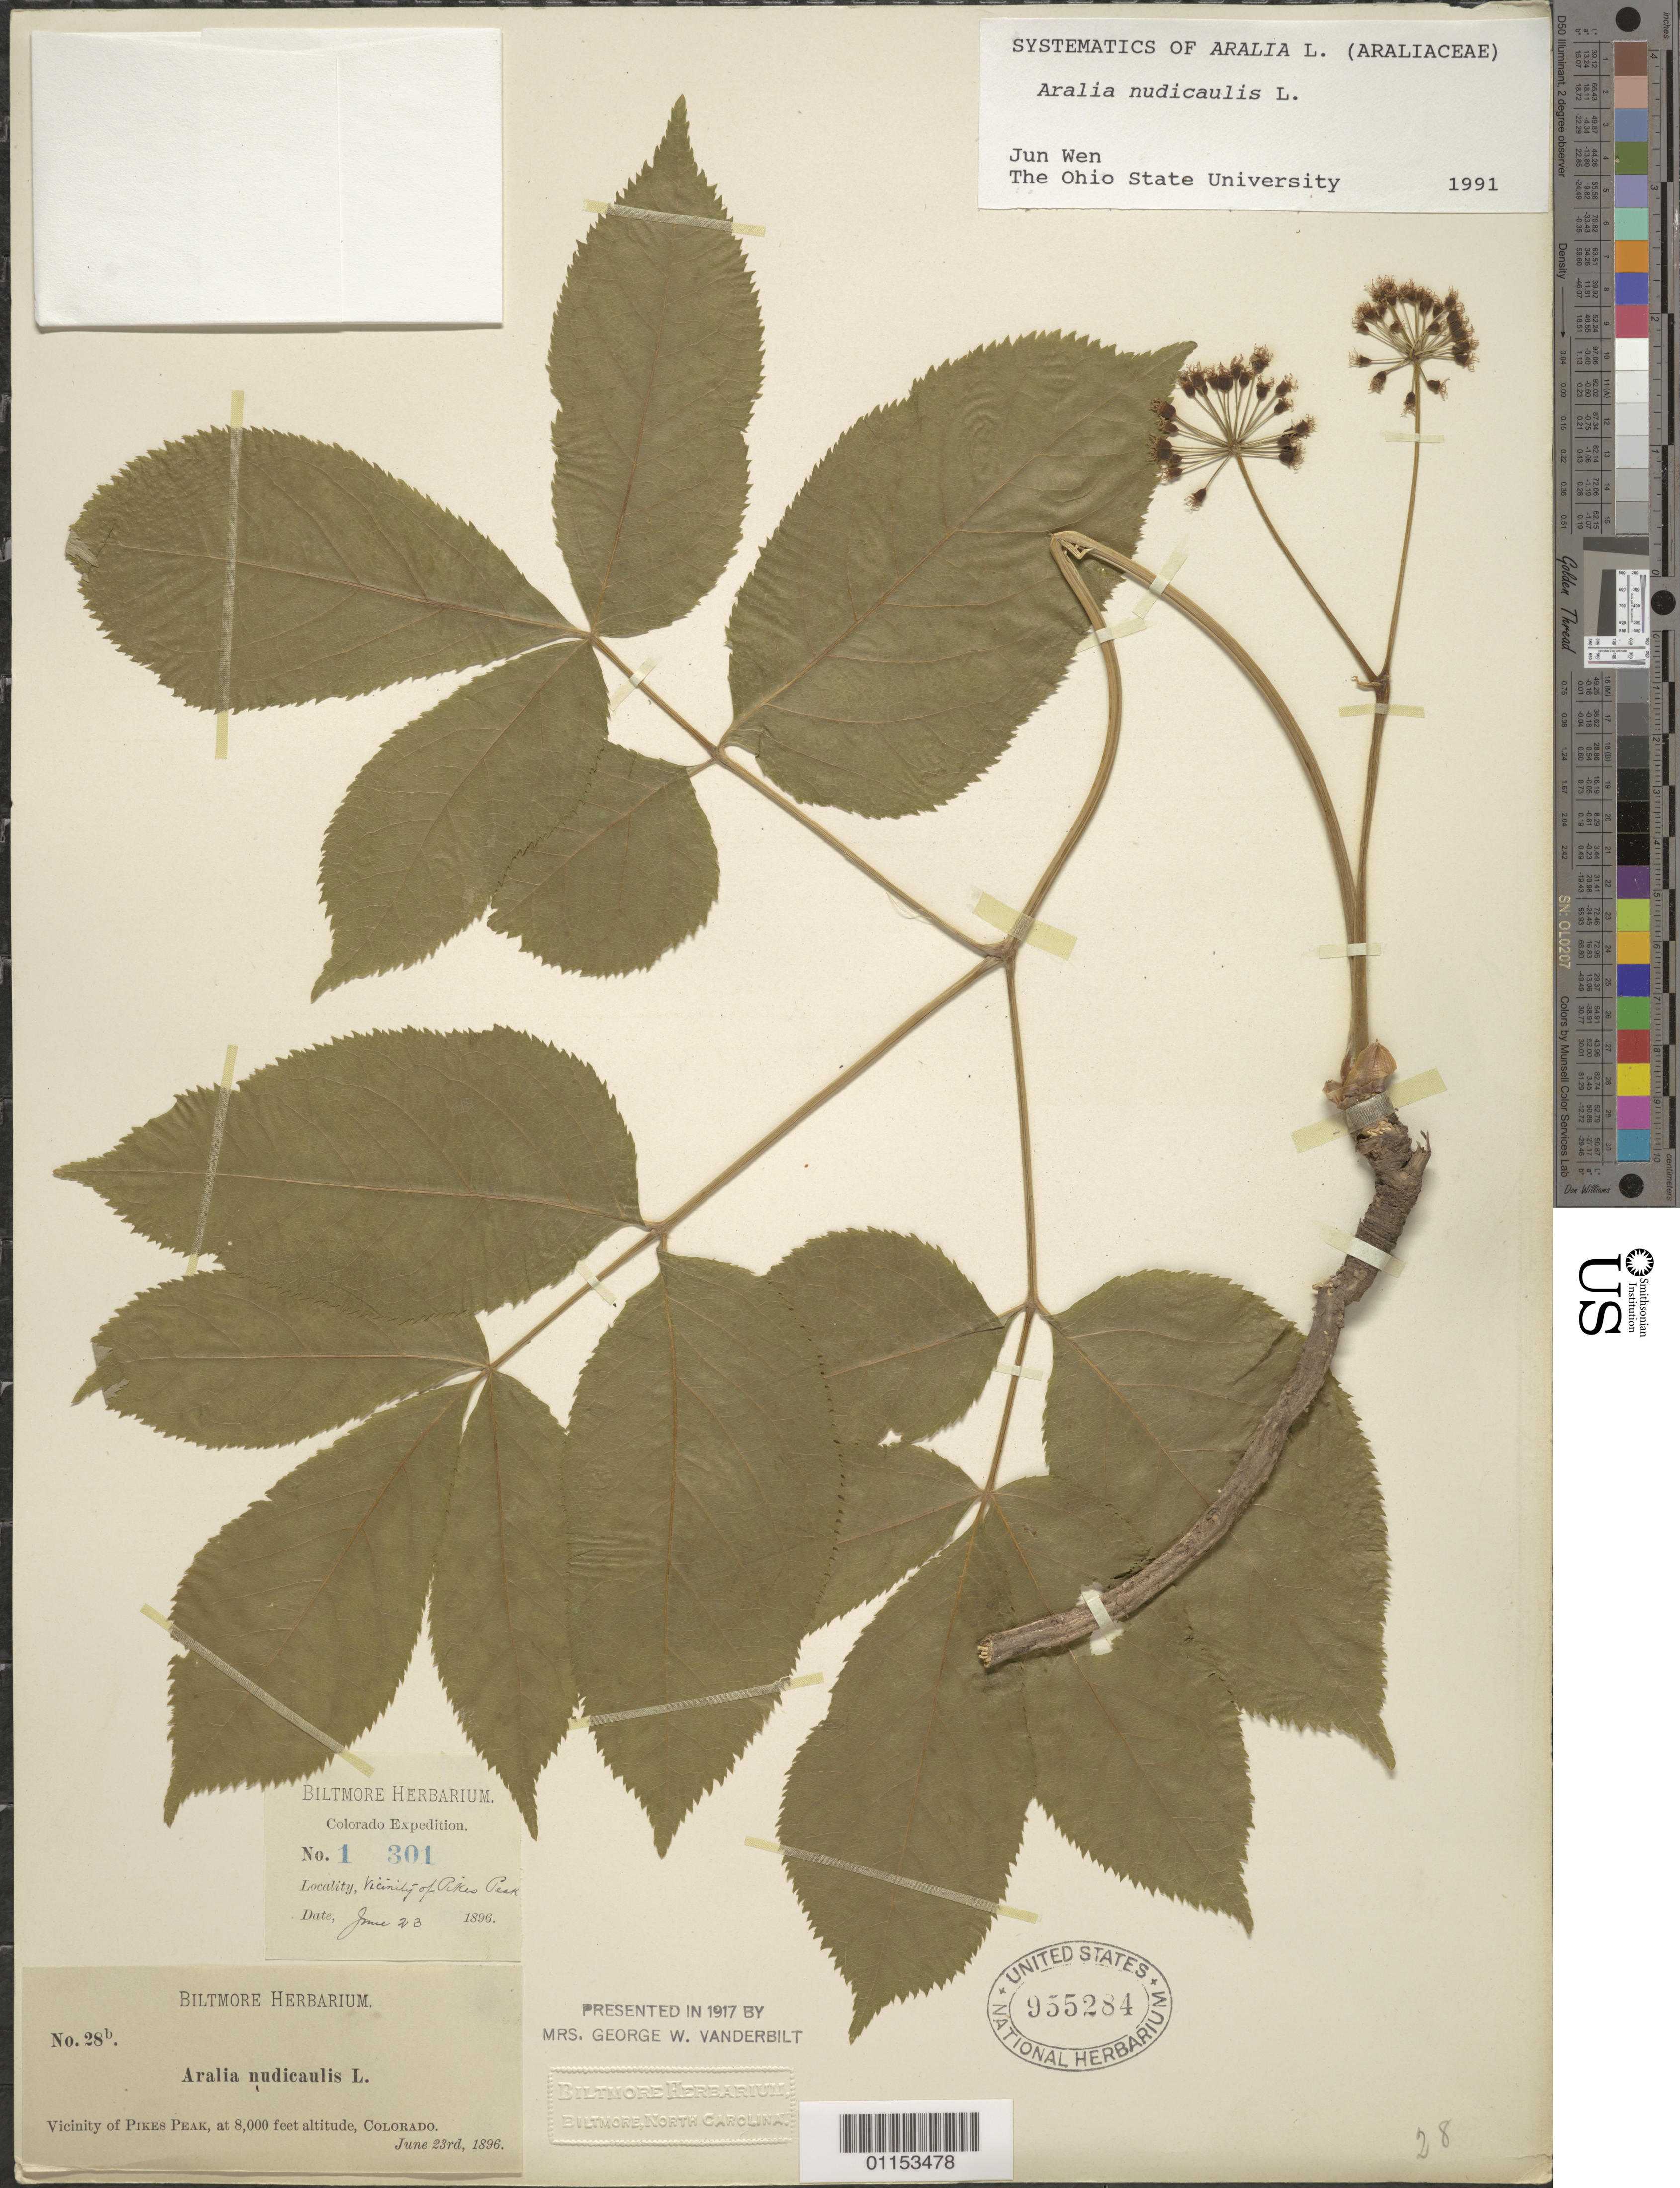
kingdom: Plantae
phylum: Tracheophyta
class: Magnoliopsida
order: Apiales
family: Araliaceae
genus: Aralia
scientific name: Aralia nudicaulis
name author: L.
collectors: ex herb. Biltmore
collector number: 28 b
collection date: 1896-06-23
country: United States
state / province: Colorado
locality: Vicinity of Pikes Peak.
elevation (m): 2438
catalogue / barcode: US 955284